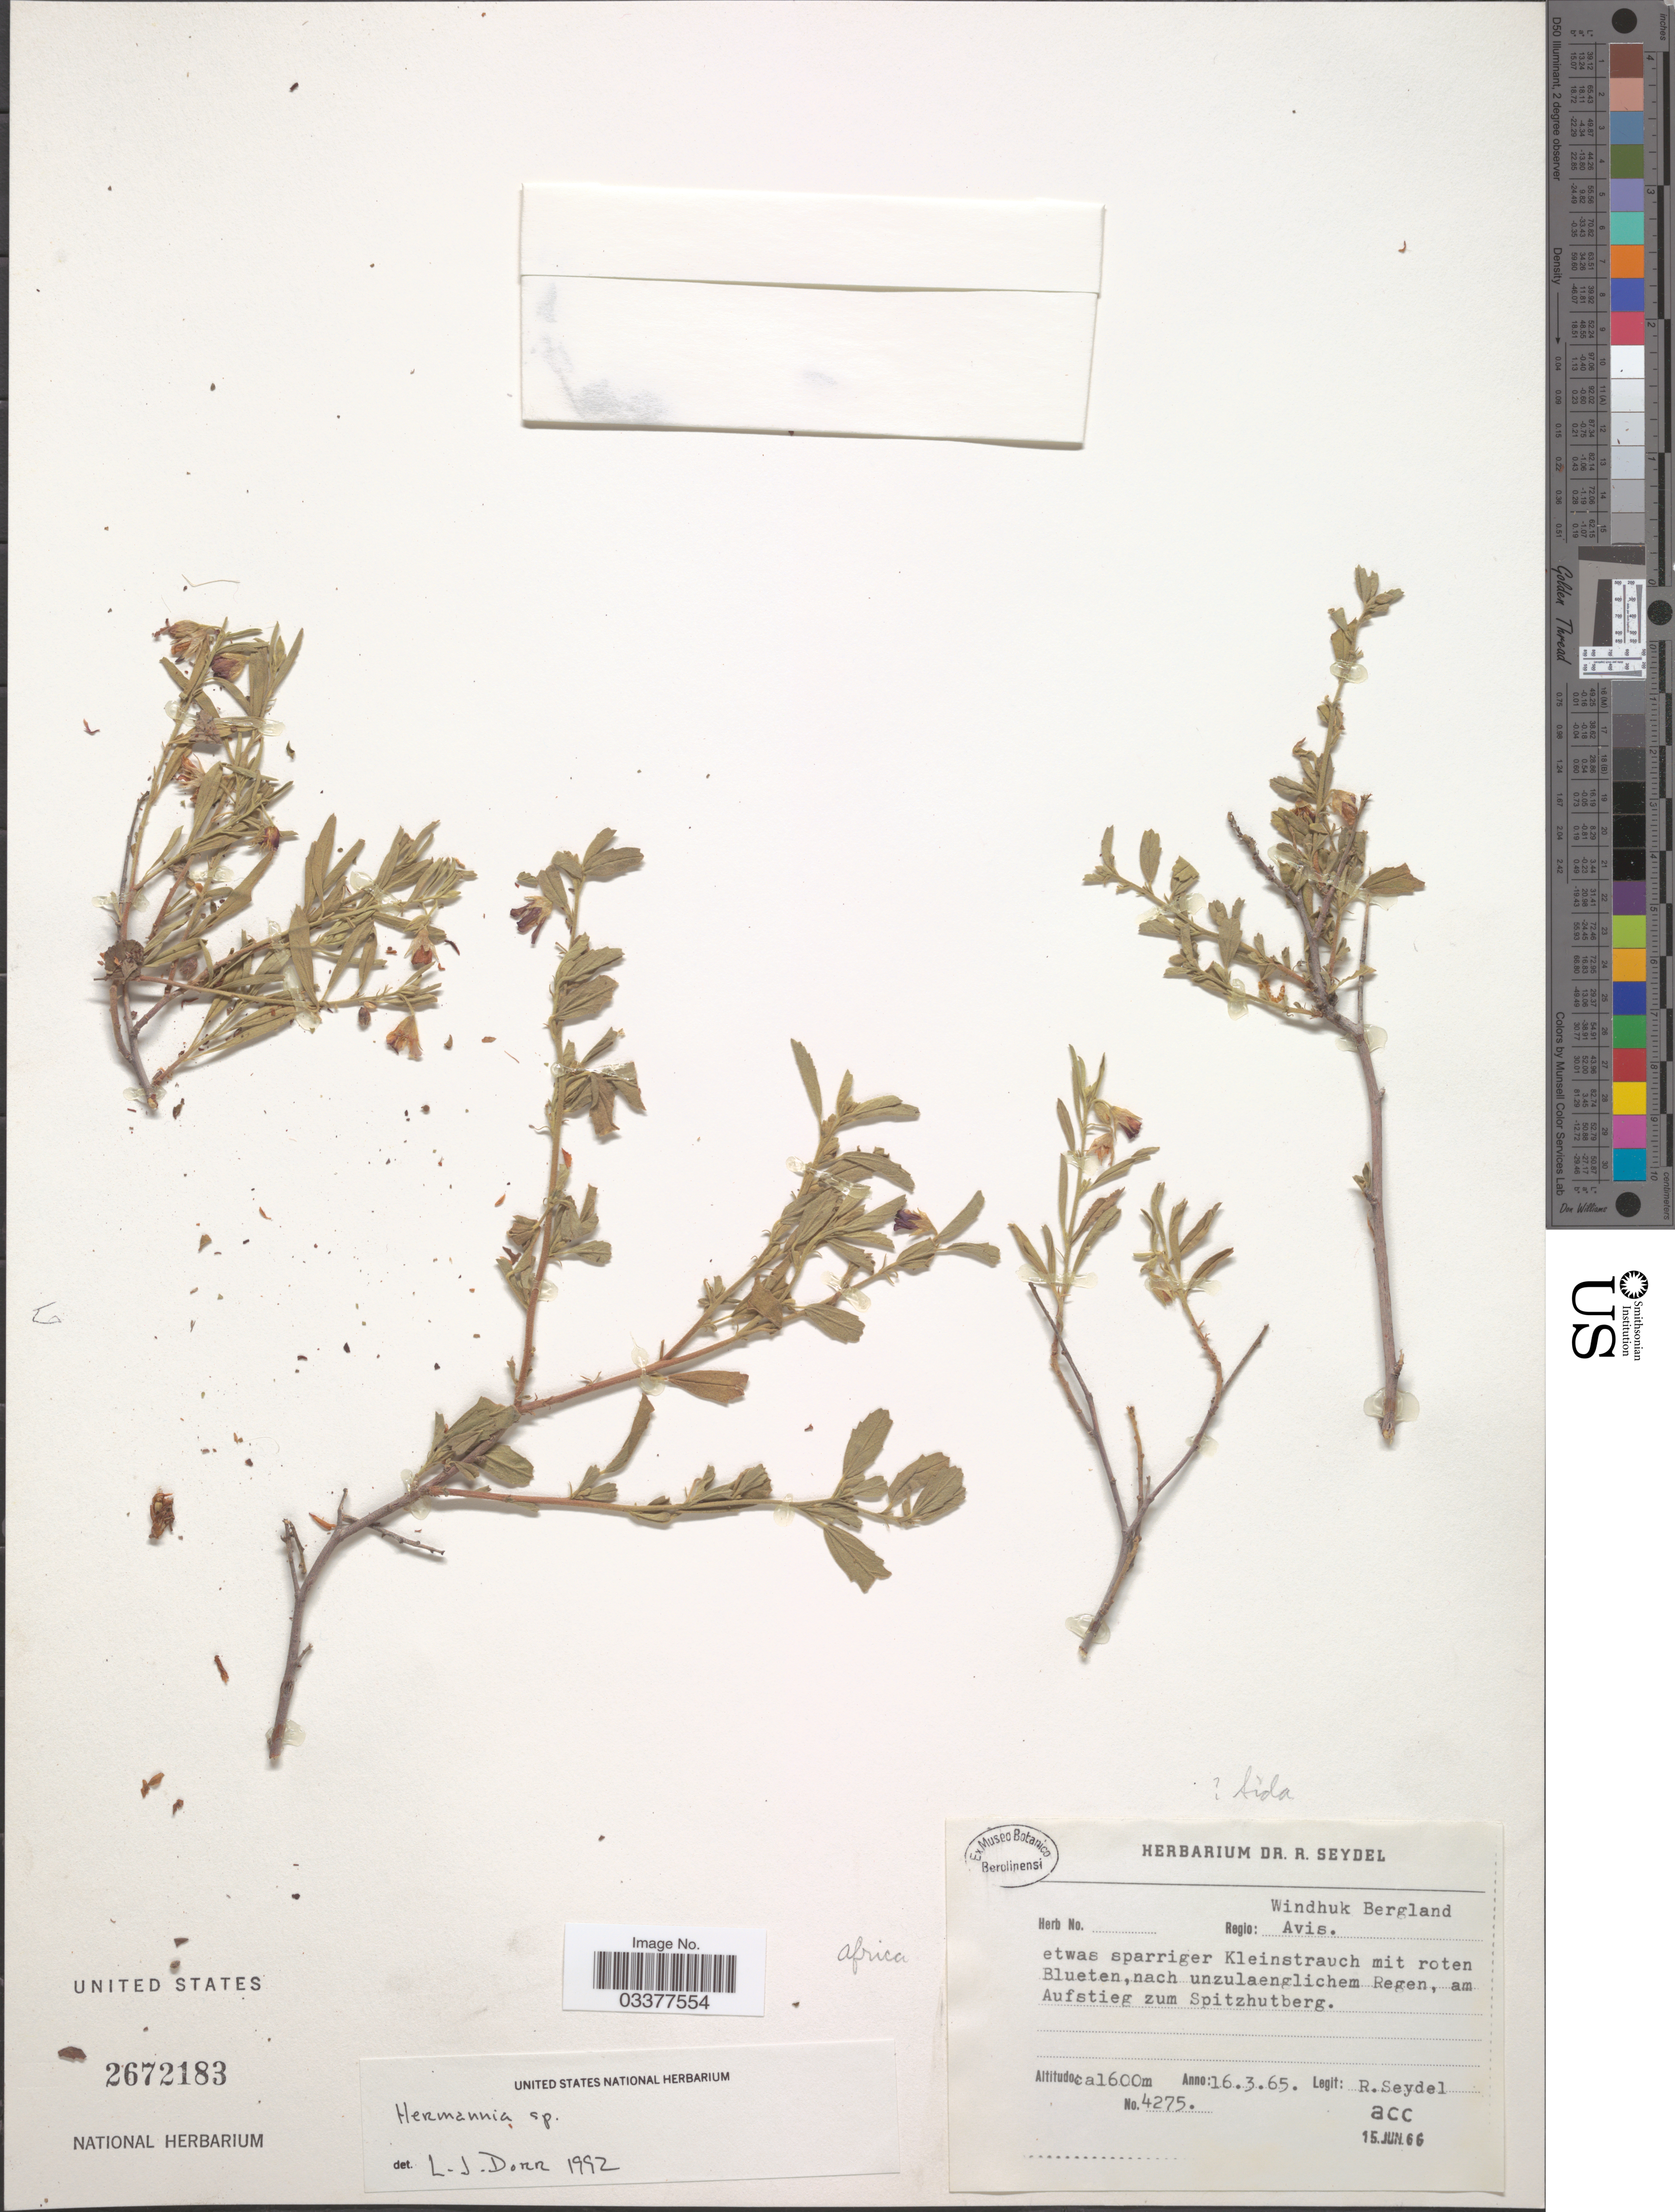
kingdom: Plantae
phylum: Tracheophyta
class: Magnoliopsida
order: Malvales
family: Malvaceae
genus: Hermannia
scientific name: Hermannia sp.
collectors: R. Seydel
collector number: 4275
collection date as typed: Transcribed d/m/y: 16/3/65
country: Namibia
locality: Africa. Regio: Windhuk Bergland. Avis.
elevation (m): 1600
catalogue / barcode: US 2672183